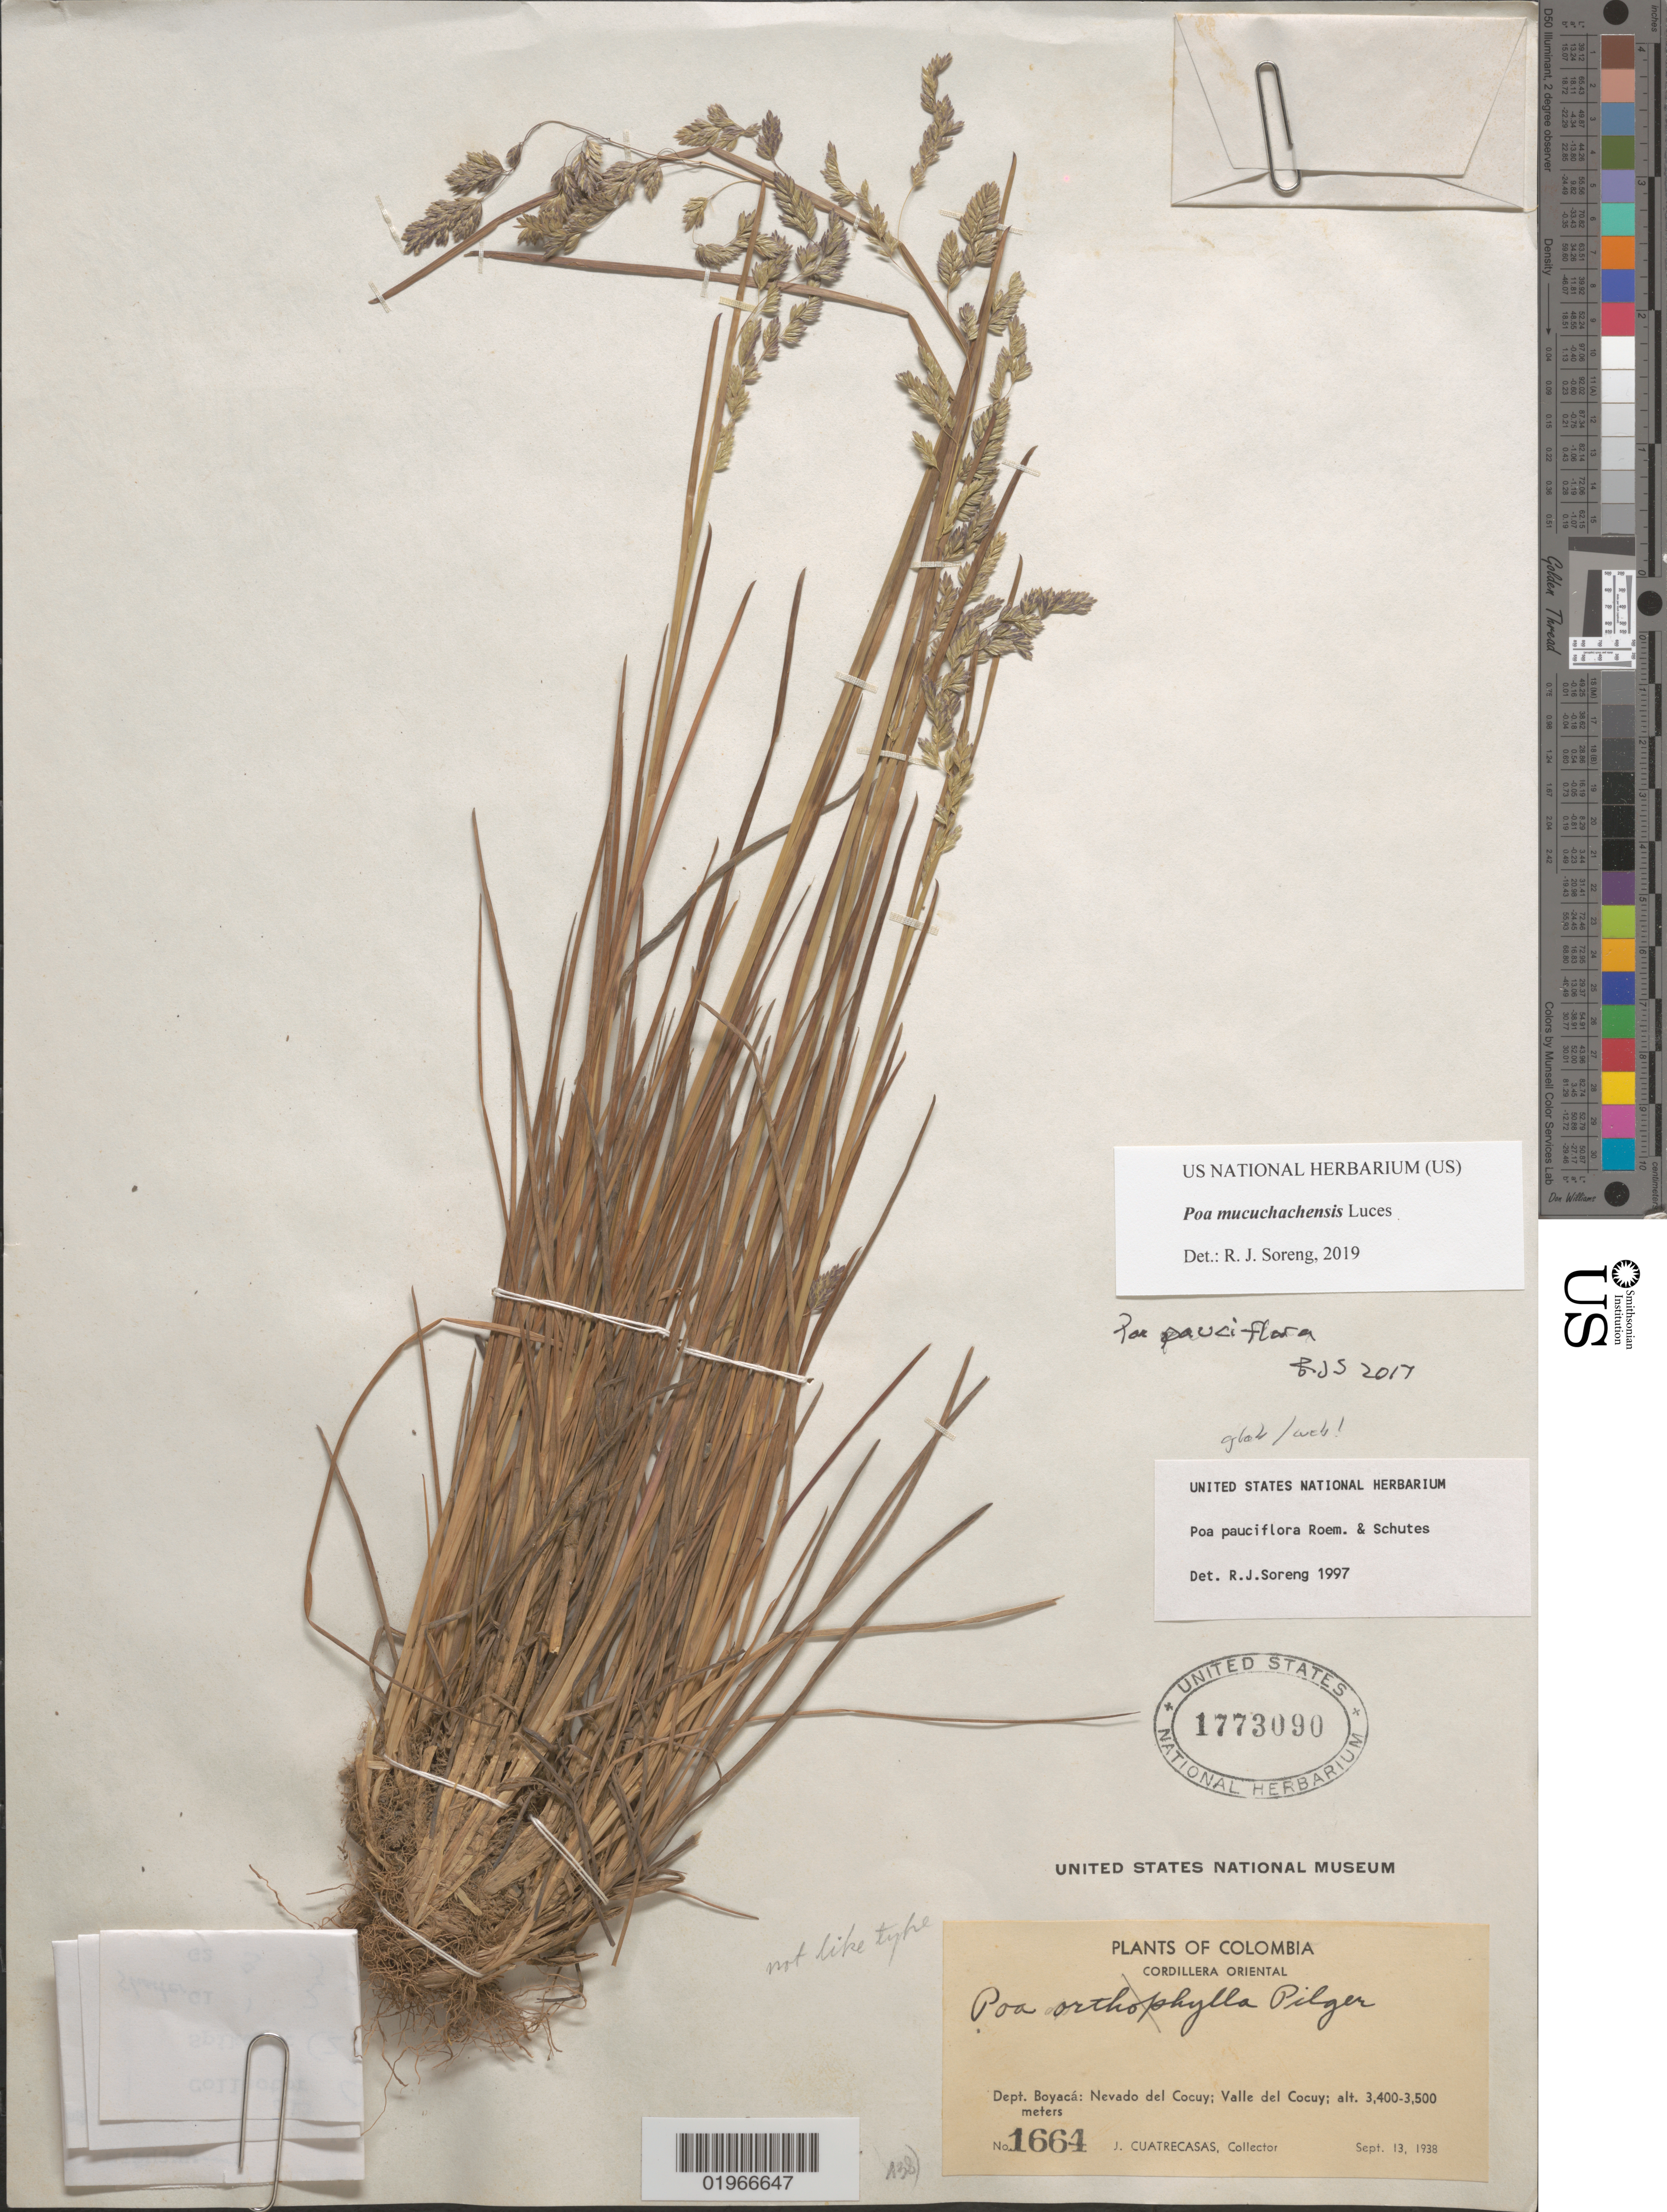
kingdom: Plantae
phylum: Tracheophyta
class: Liliopsida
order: Poales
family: Poaceae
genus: Poa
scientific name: Poa mucuchachensis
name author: Luces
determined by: Soreng, Robert J., Research Associate (BOT), Smithsonian Institution - National Museum of Natural History (UNITED STATES)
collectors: J. Cuatrecasas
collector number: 1664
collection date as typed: Sept. 13, 1938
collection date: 1938-09-13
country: Colombia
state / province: Boyacá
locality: Nevado del Cocuy; Valle del Cocuy.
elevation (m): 3400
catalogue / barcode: US 1773090